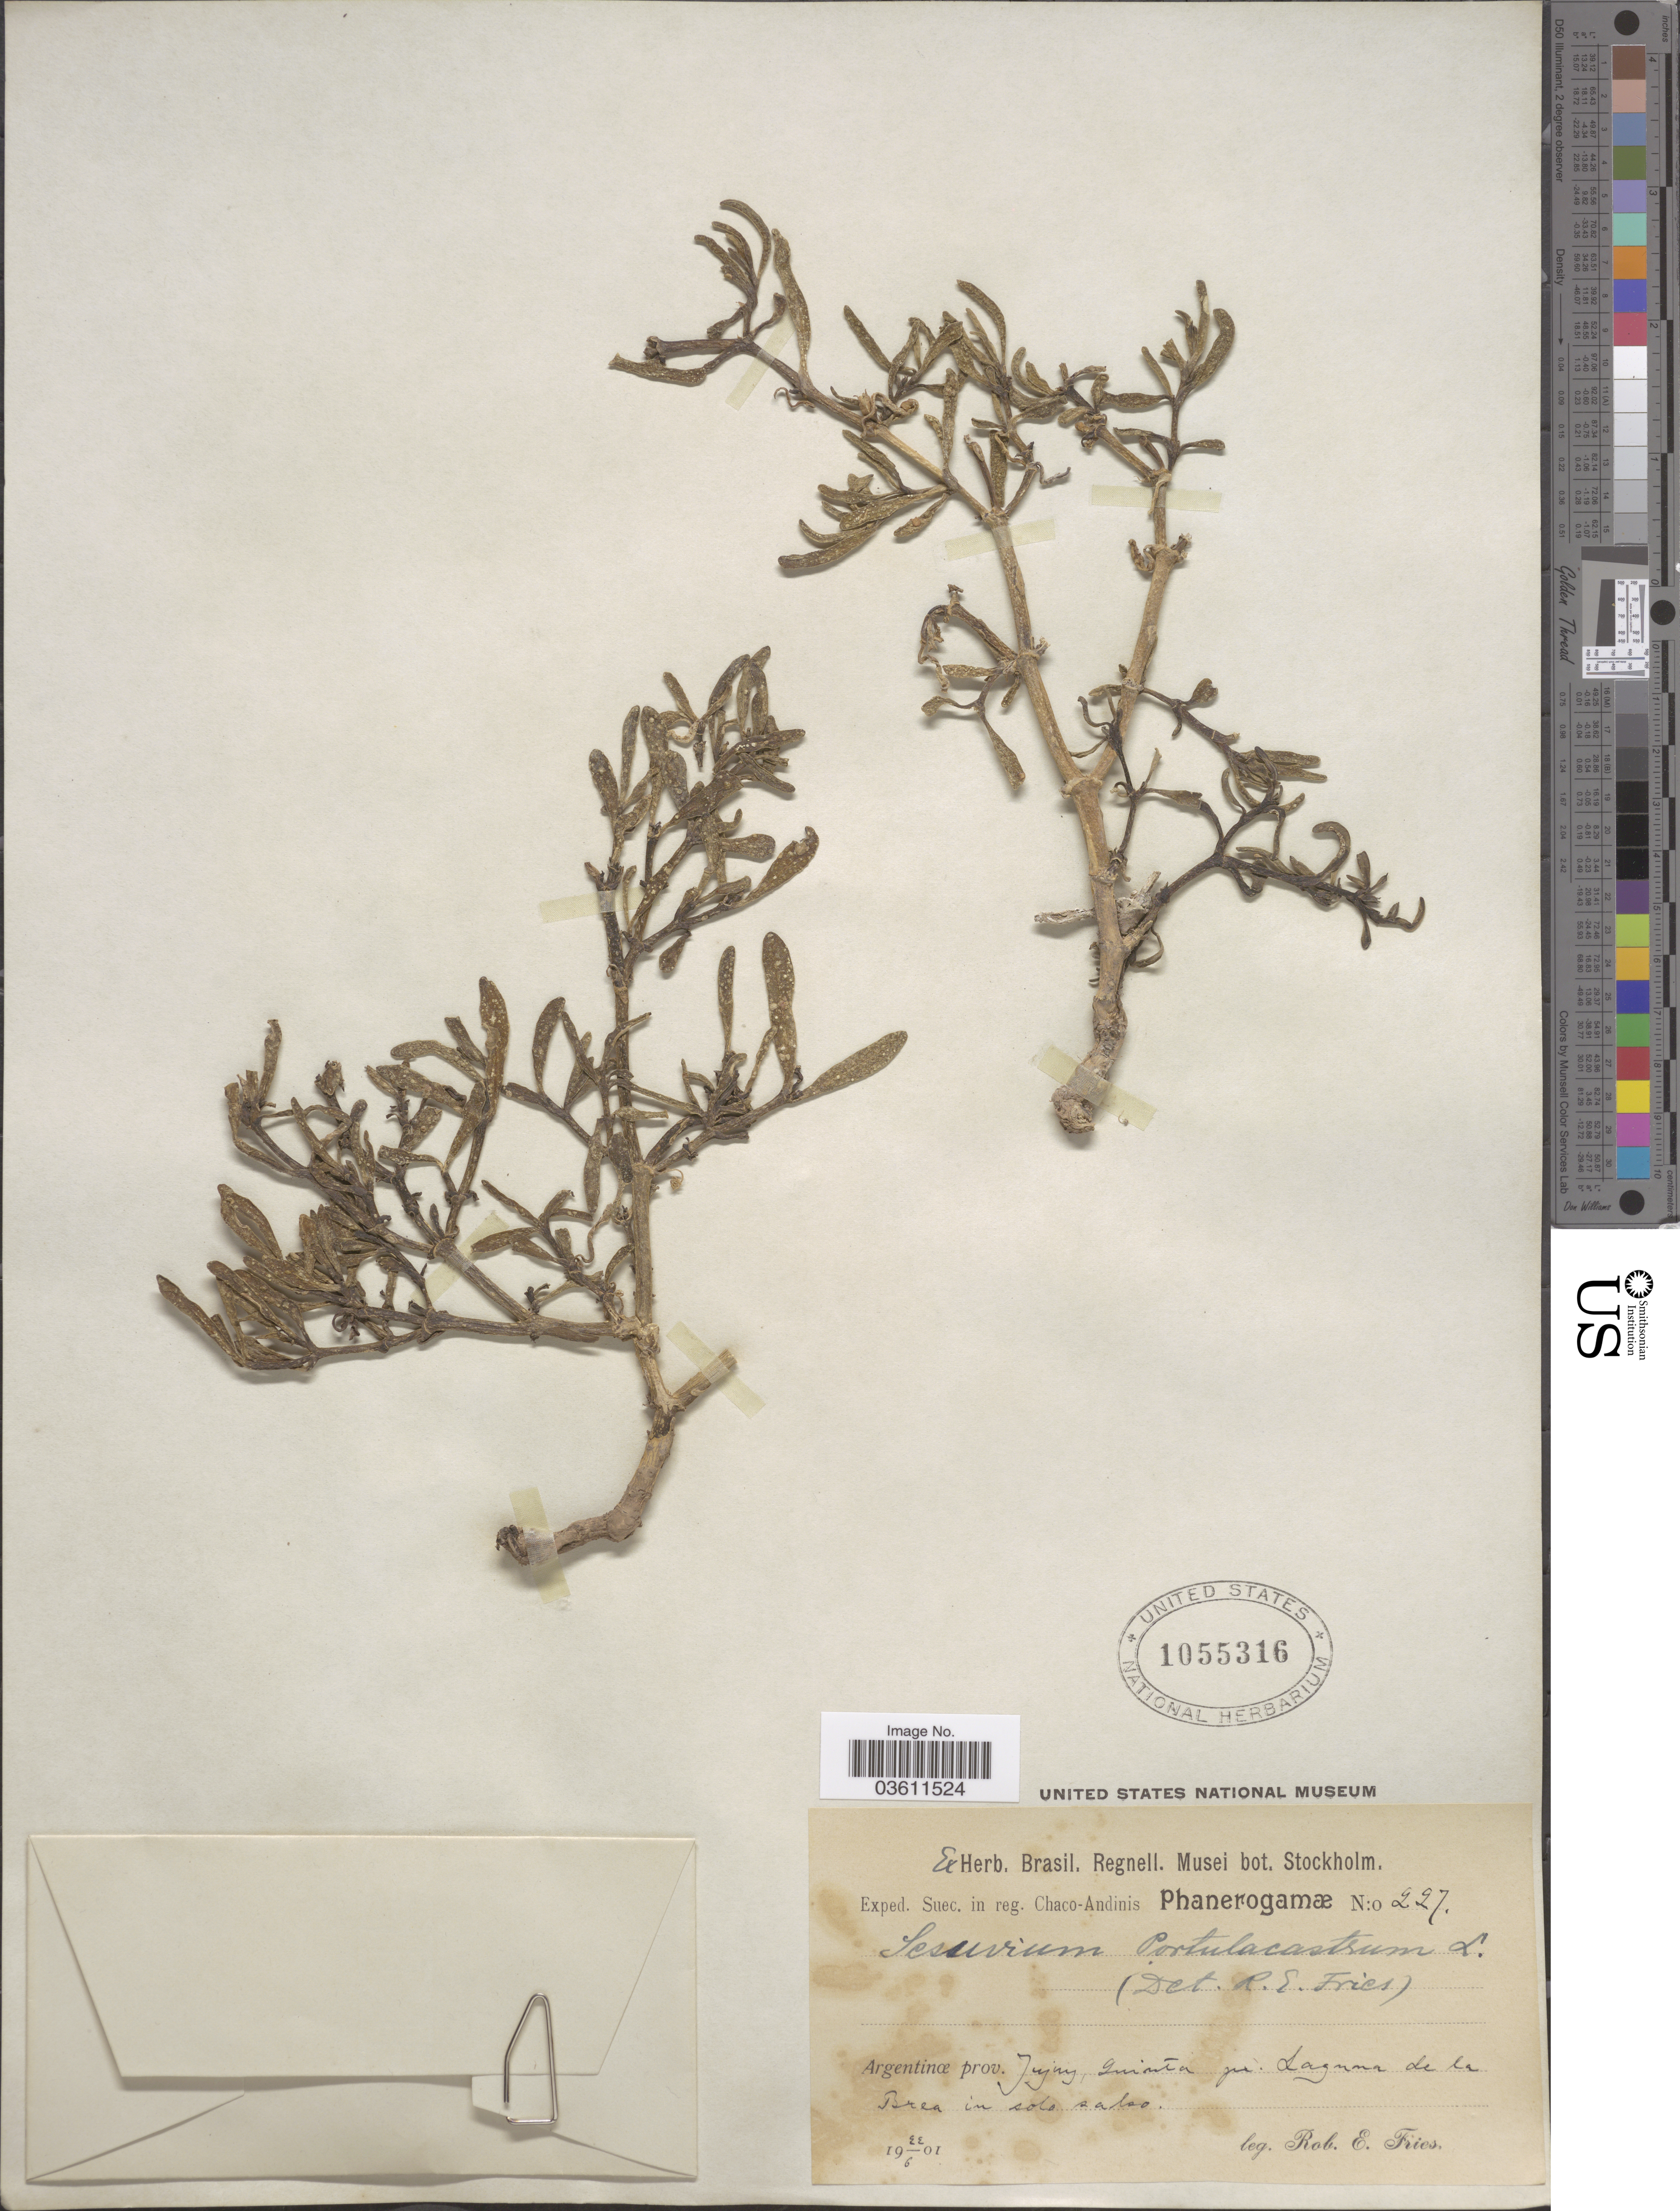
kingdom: Plantae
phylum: Tracheophyta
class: Magnoliopsida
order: Caryophyllales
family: Aizoaceae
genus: Sesuvium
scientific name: Sesuvium parviflorum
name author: DC.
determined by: Strong, Mark T., (BOT), Smithsonian Institution - National Museum of Natural History (UNITED STATES)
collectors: R. E. Fries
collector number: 227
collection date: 1901-06-22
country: Argentina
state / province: Jujuy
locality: Quinta pr. Laguna de la Brea in solo salso.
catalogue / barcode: US 1055316